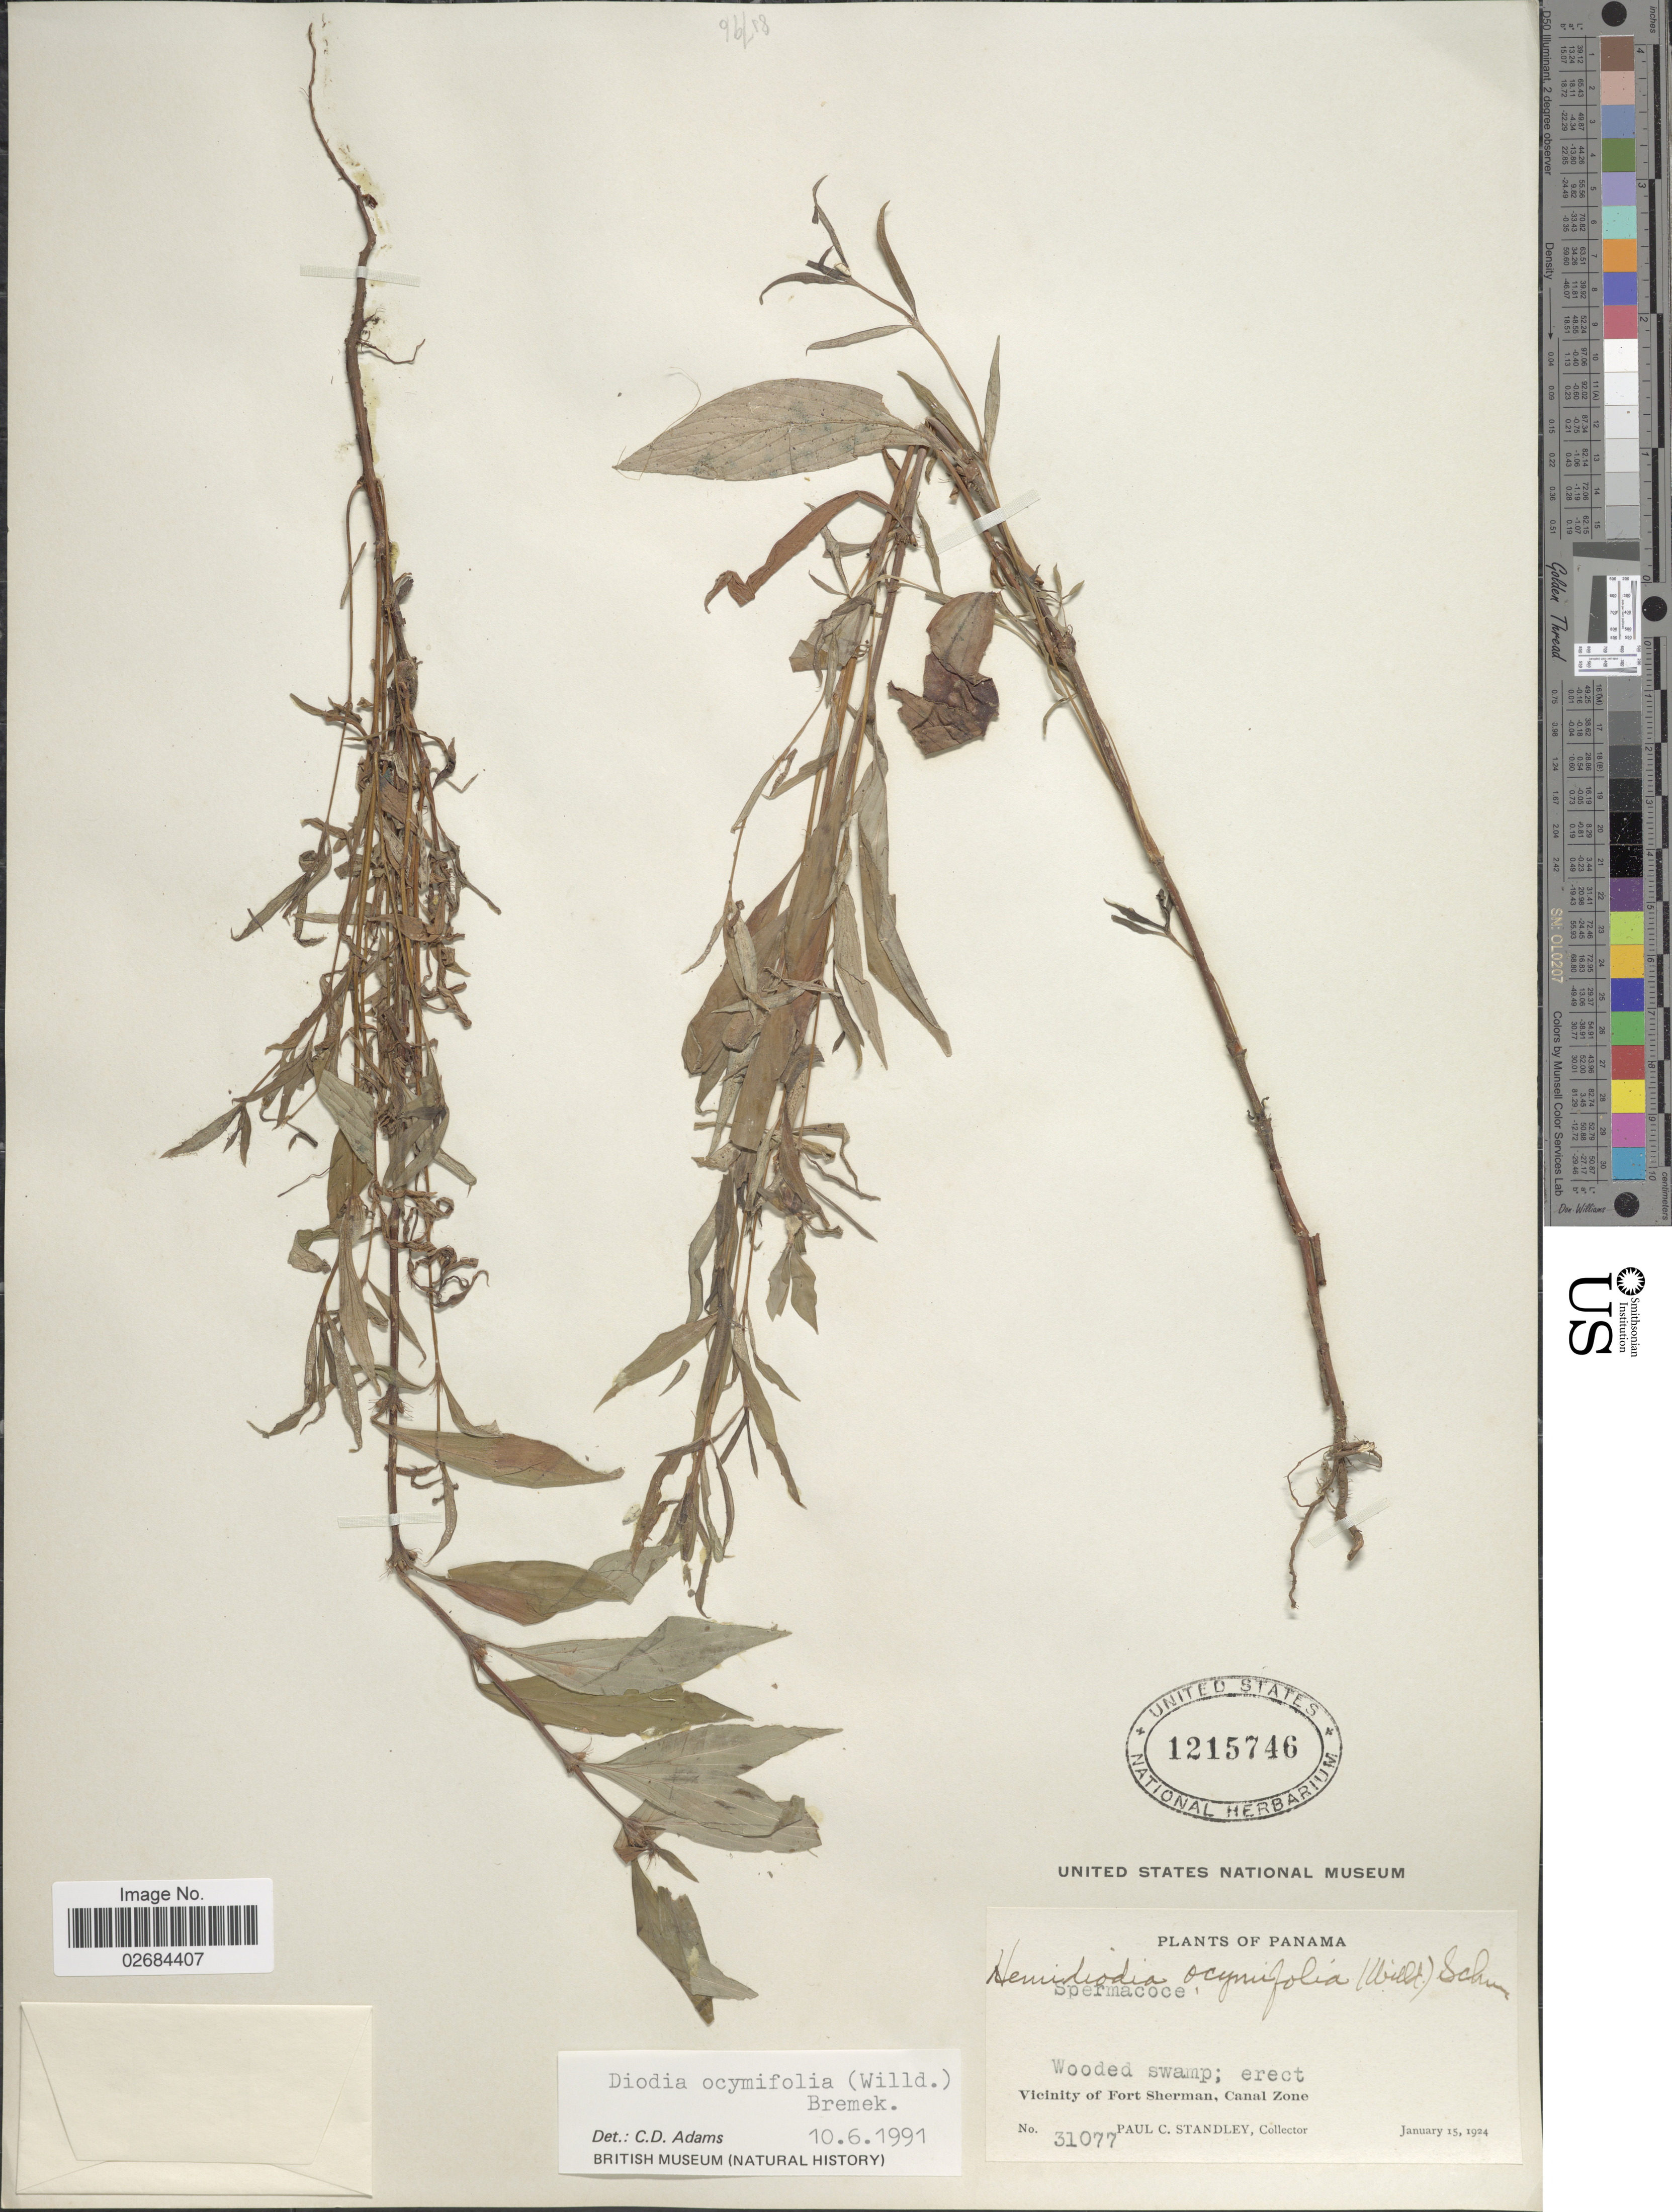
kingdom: Plantae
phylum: Tracheophyta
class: Magnoliopsida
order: Gentianales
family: Rubiaceae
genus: Diodia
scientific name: Diodia ocymifolia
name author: (Willd. ex Roem. & Schult.) Bremek.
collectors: P. C. Standley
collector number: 31077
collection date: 1924-01-15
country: Panama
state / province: Colón / Panamá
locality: Vicinity of Fort Sherman, Canal Zone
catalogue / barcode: US 1215746